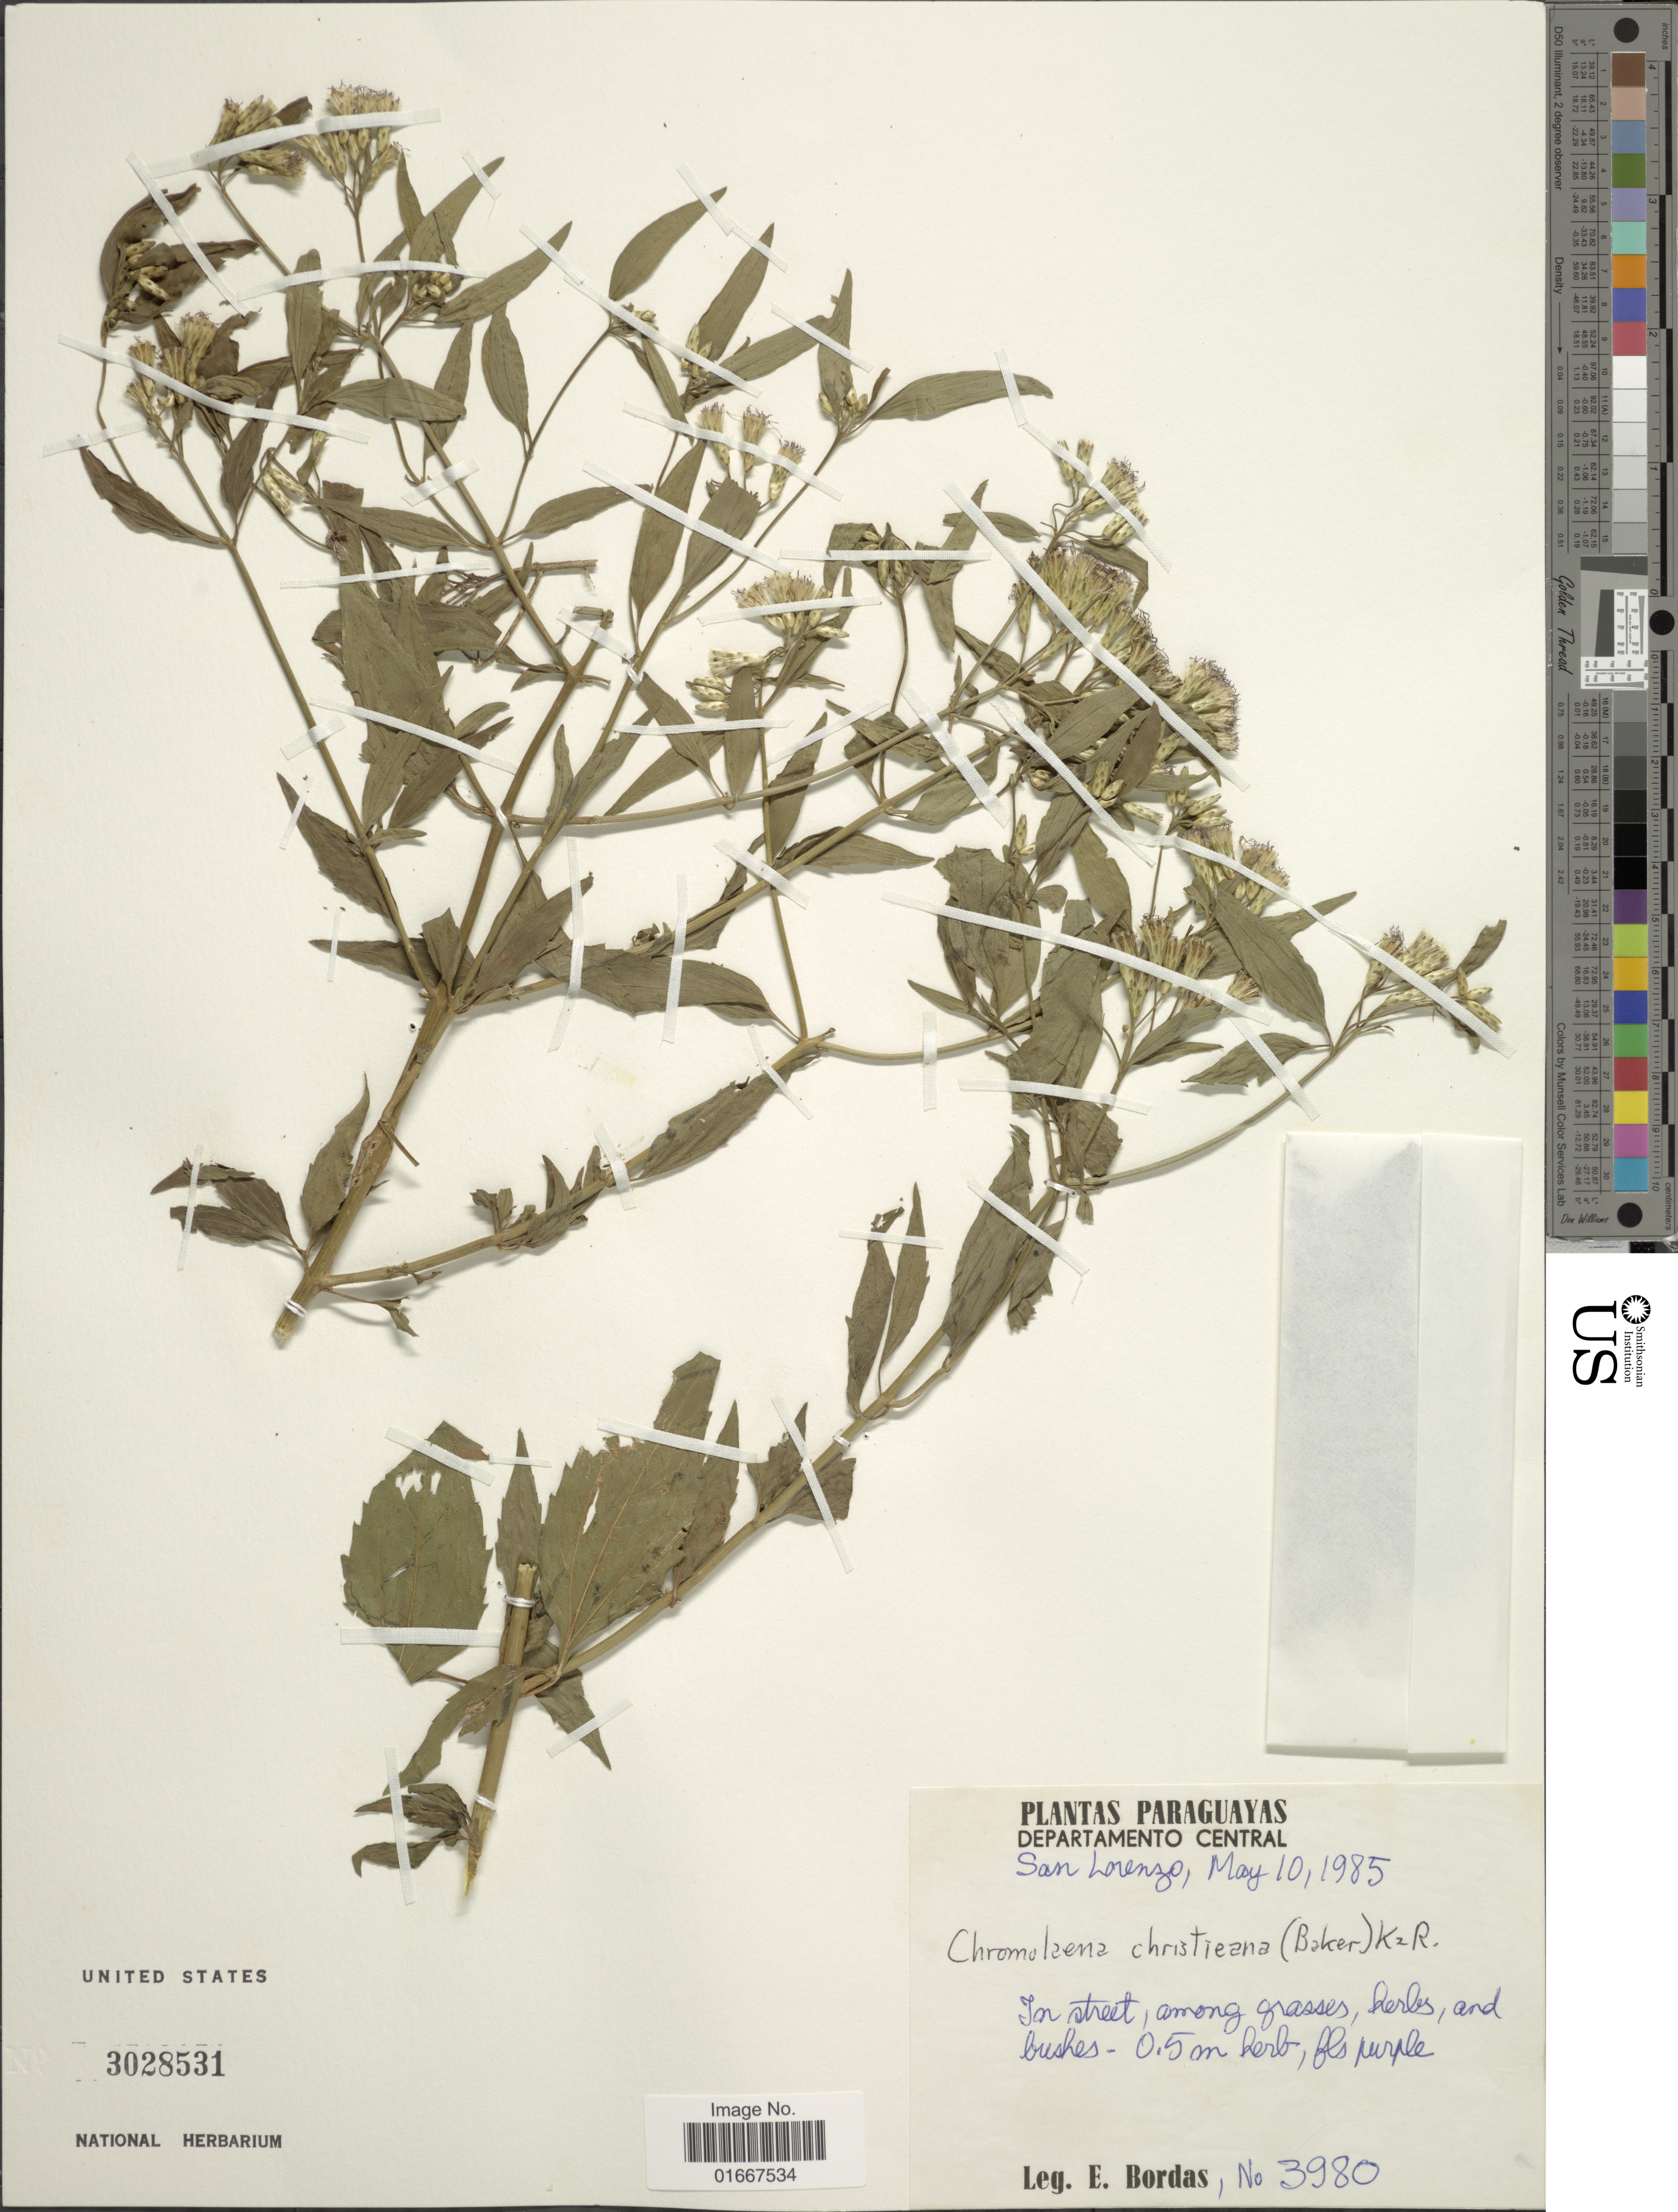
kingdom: Plantae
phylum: Tracheophyta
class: Magnoliopsida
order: Asterales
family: Asteraceae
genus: Chromolaena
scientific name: Chromolaena christieana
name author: (Baker) R.M. King & H. Rob.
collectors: E. Bordas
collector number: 3980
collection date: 1985-05-10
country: Paraguay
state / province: Central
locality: San Lorenzo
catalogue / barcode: US 3028531